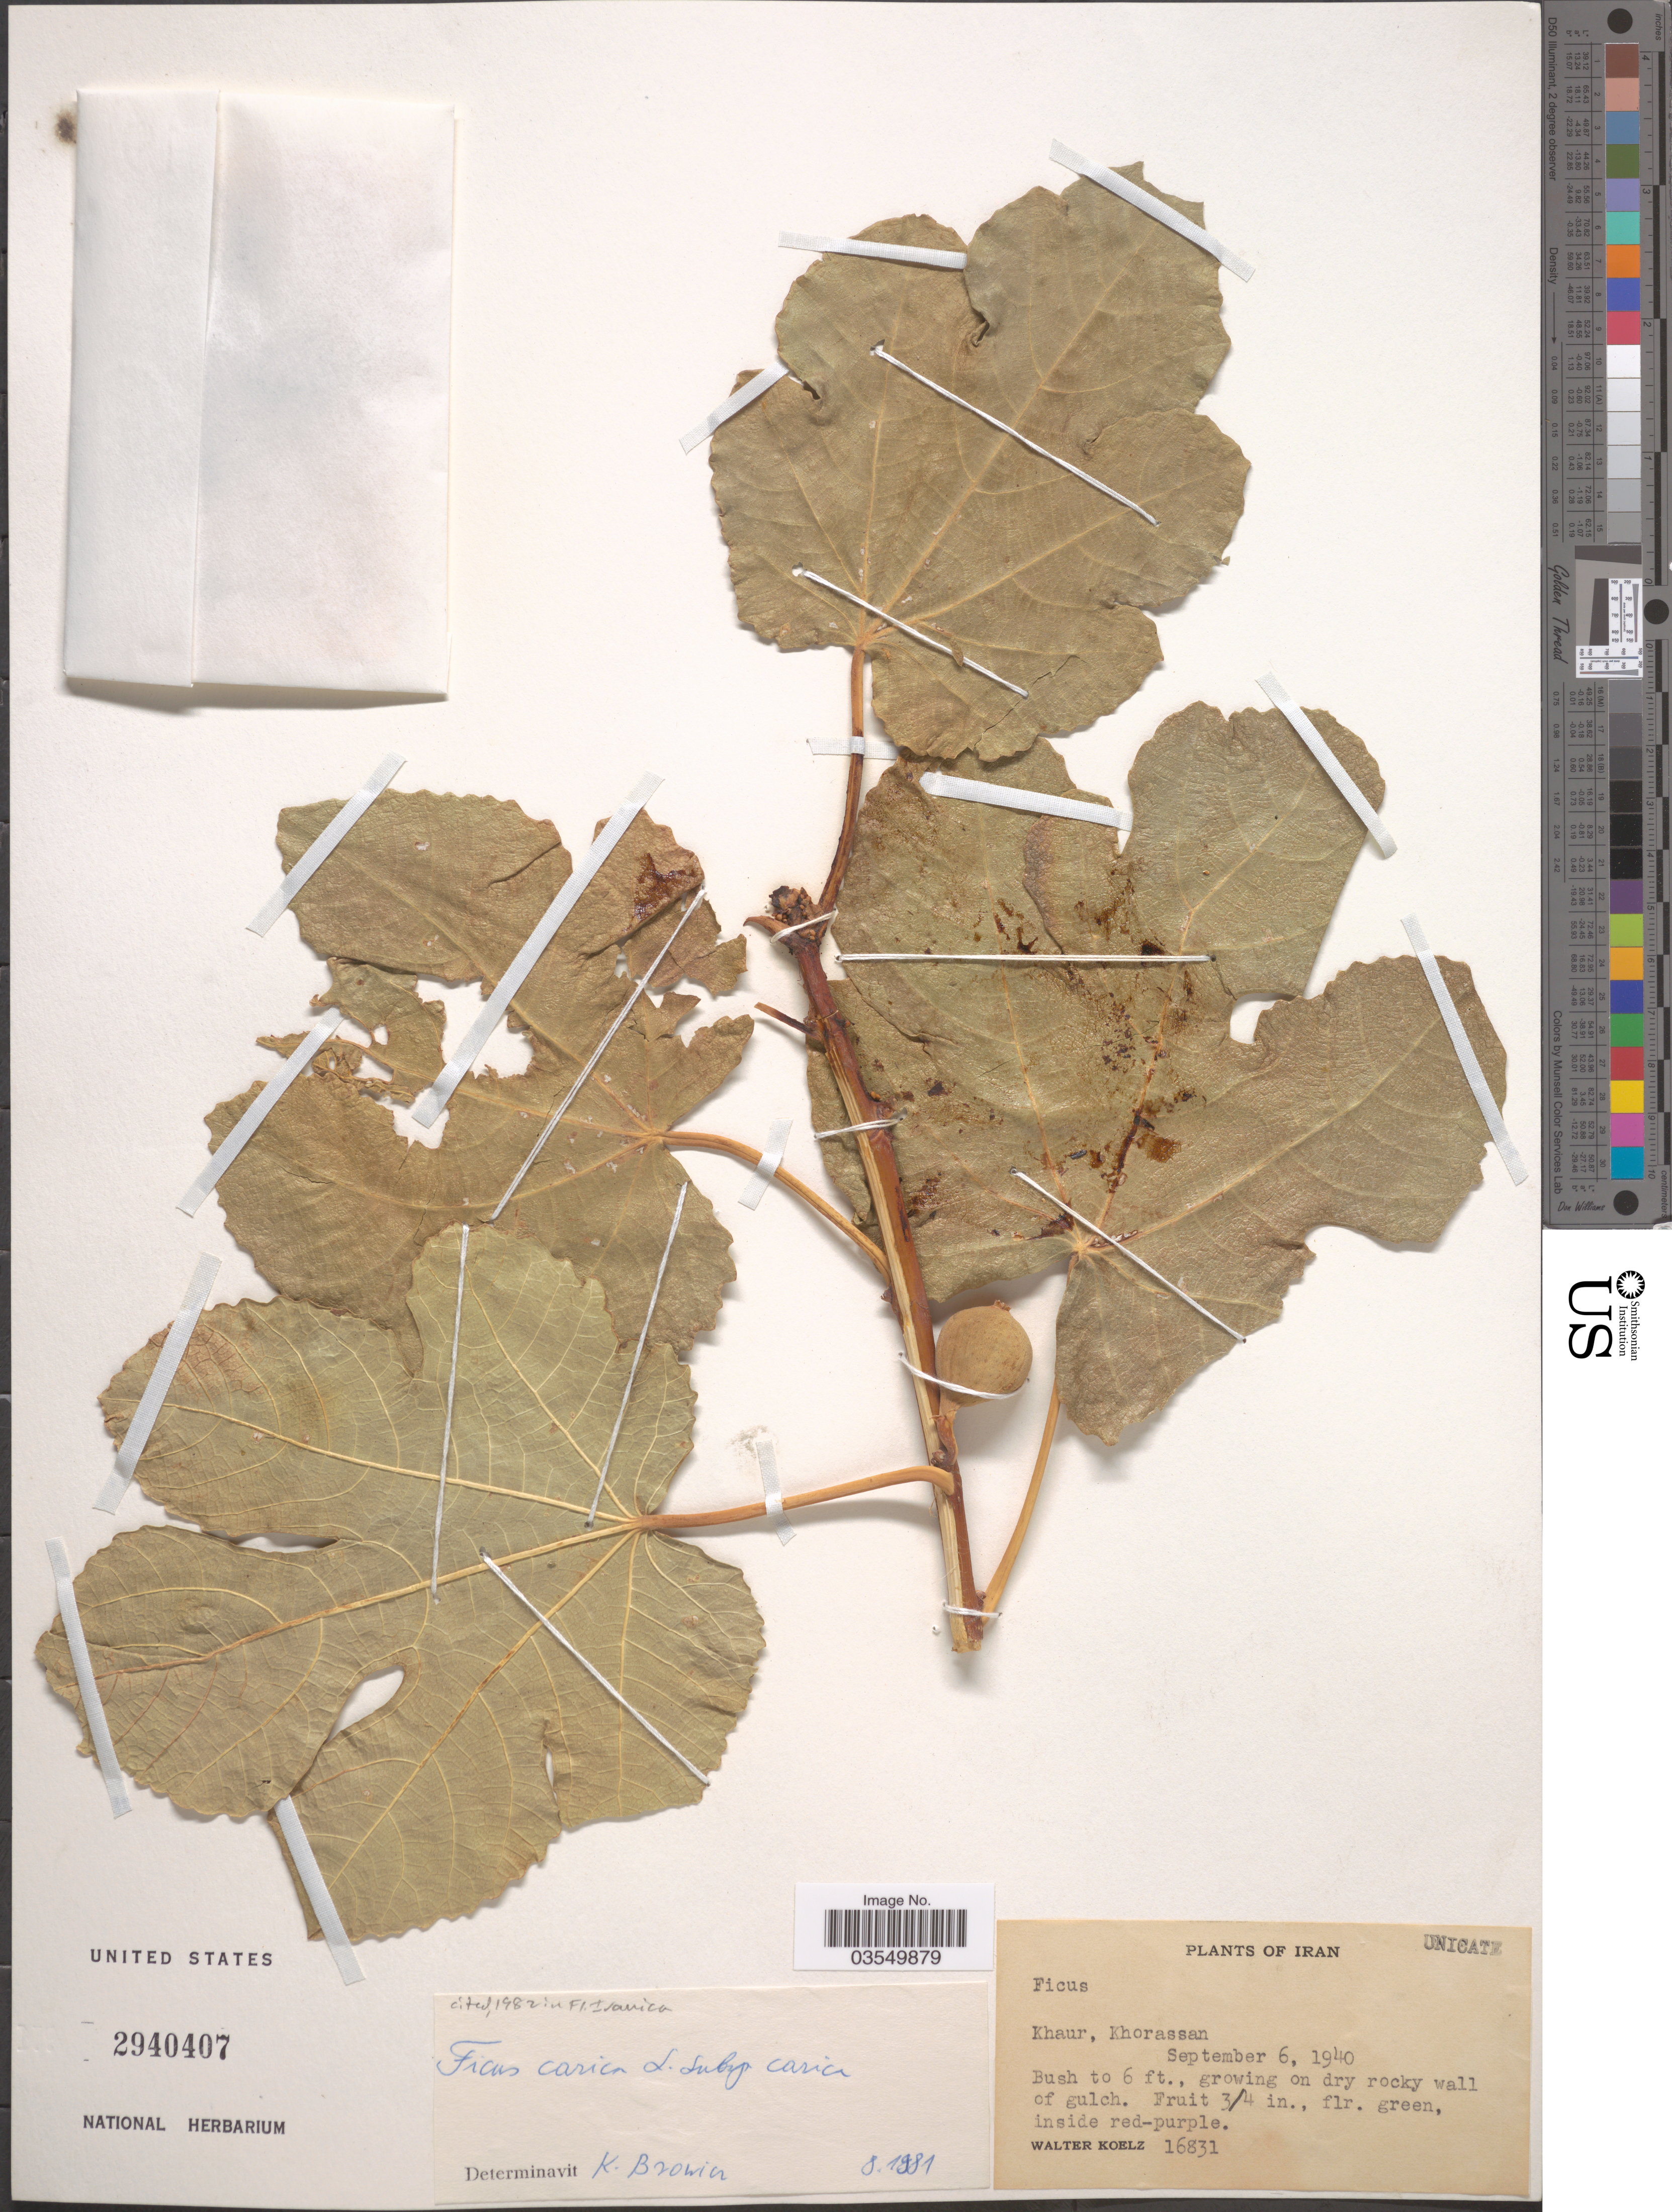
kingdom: Plantae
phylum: Tracheophyta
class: Magnoliopsida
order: Rosales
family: Moraceae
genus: Ficus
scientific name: Ficus carica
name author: L.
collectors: W. N. Koelz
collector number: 16831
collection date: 1940-09-06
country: Iran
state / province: Khorasan [obsolete]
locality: Khaur, Khorassan.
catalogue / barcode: US 2940407